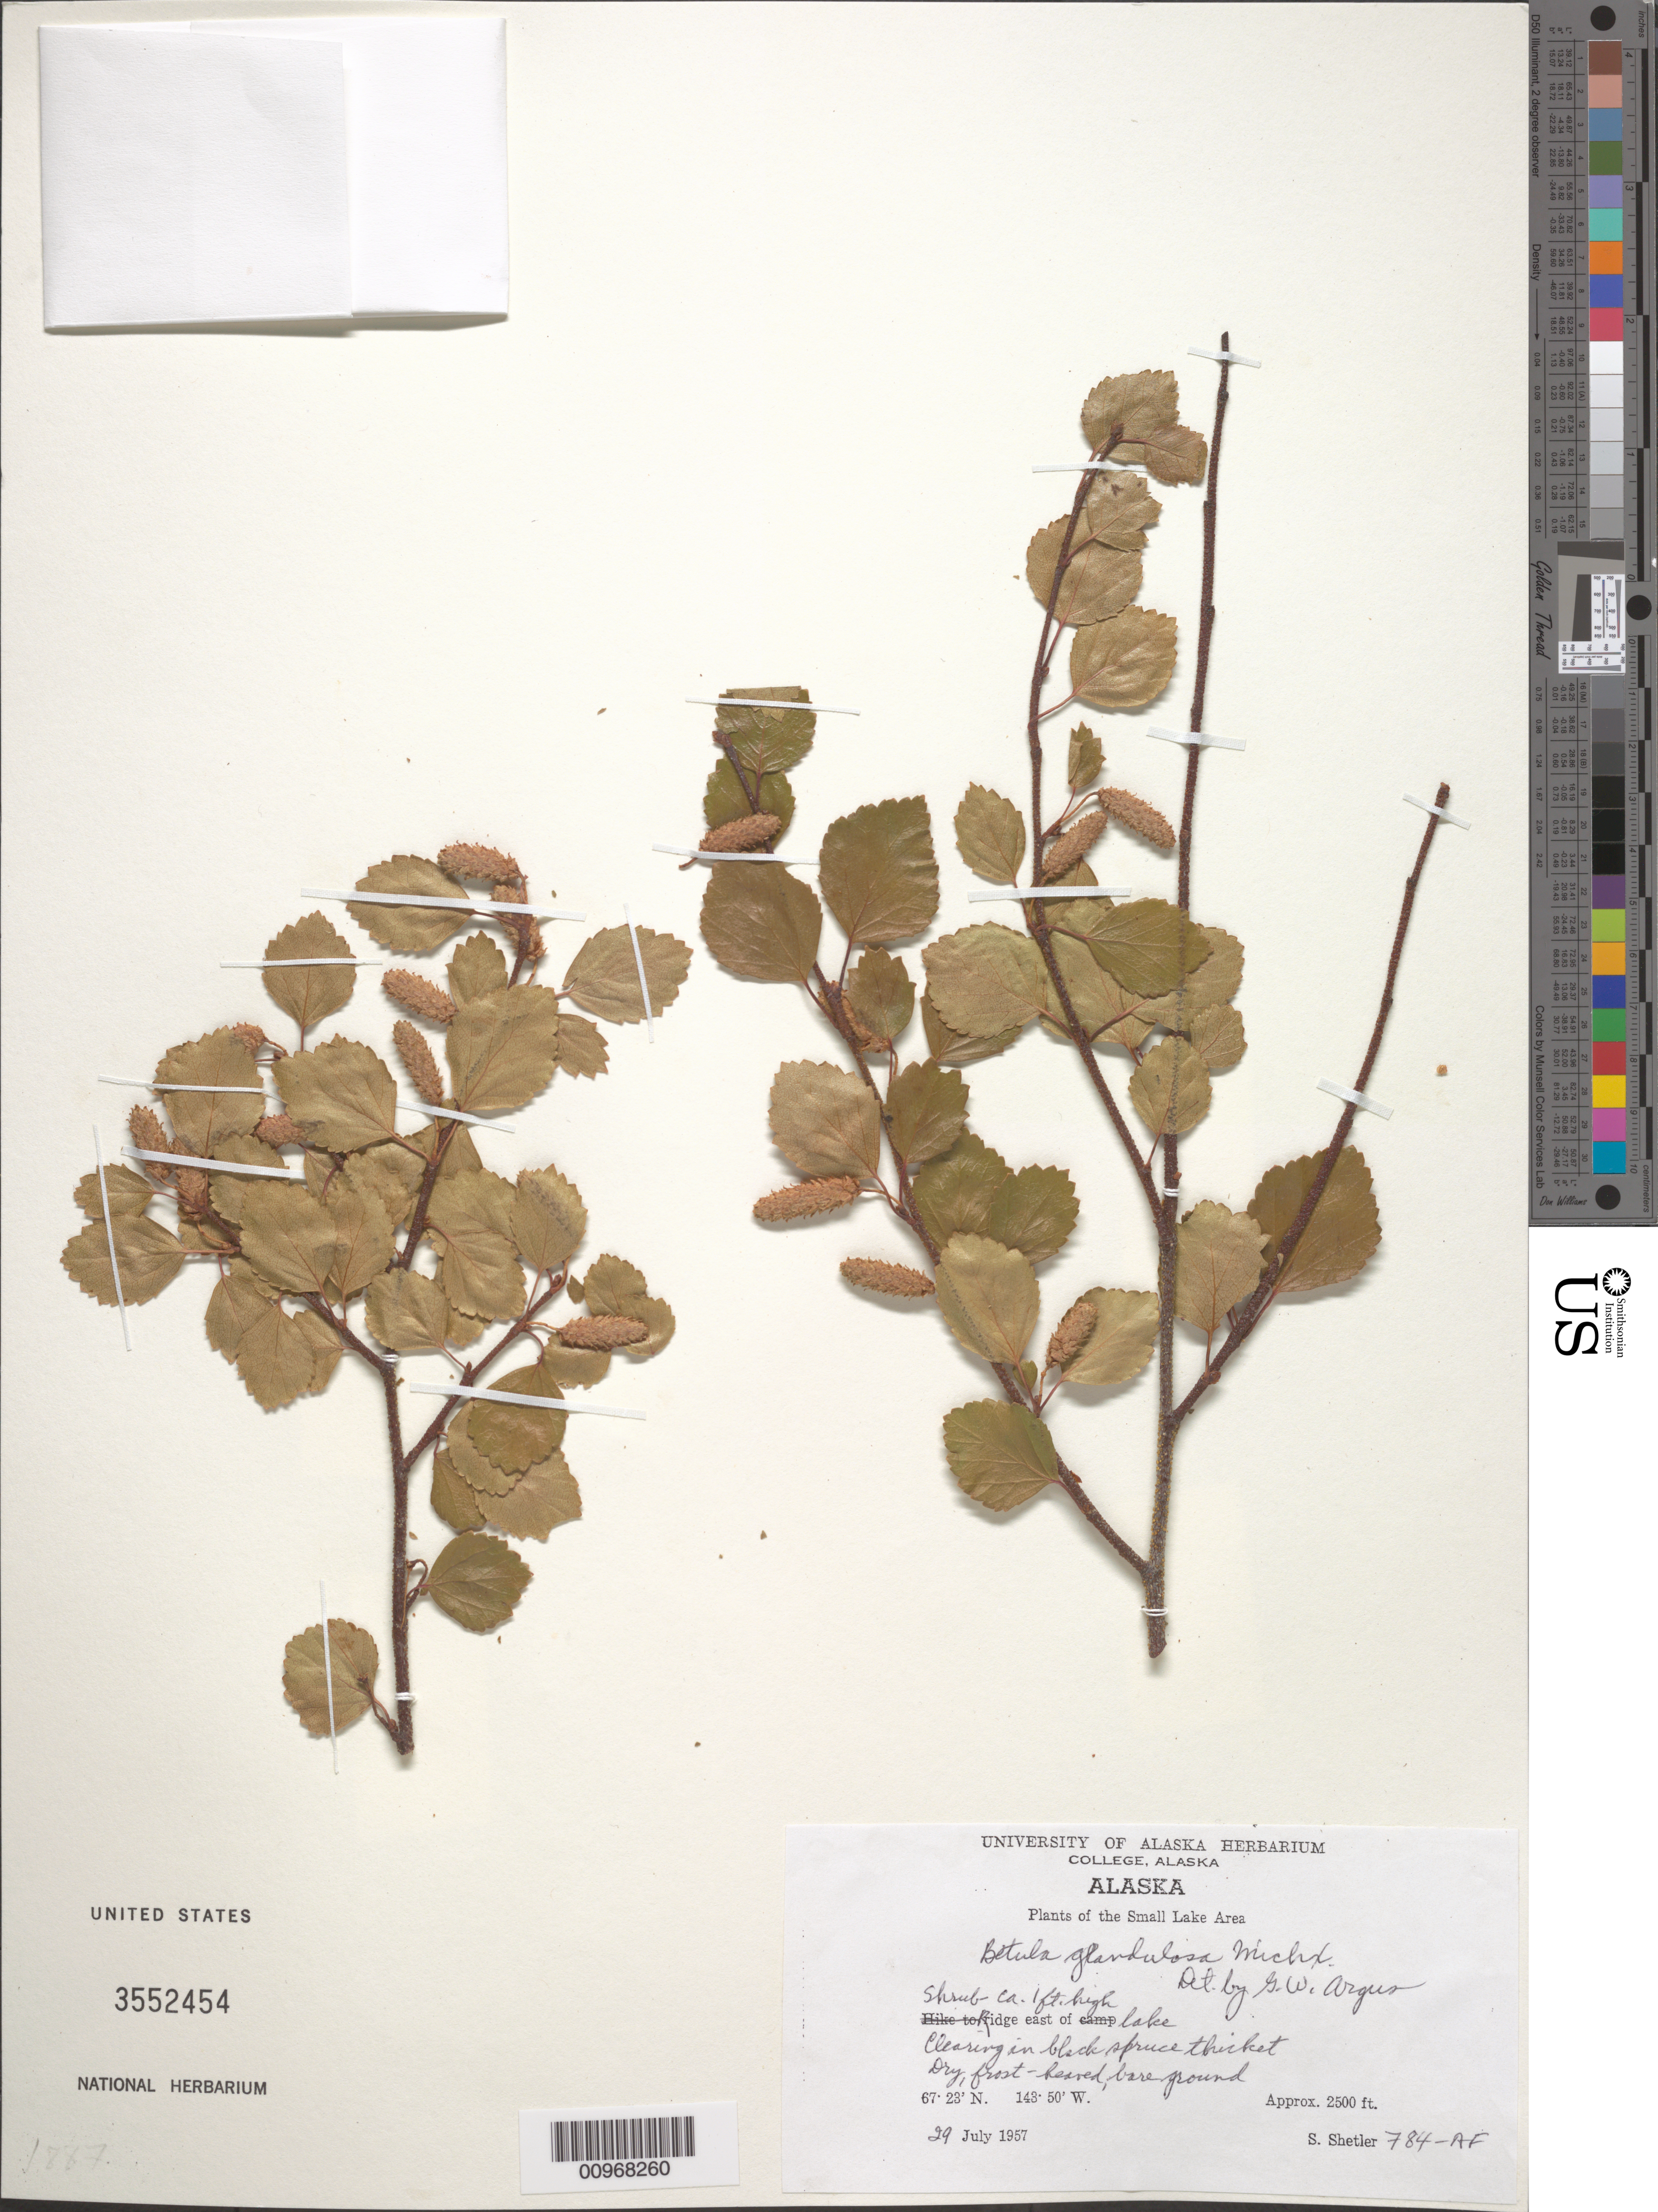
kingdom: Plantae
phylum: Tracheophyta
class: Magnoliopsida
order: Fagales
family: Betulaceae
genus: Betula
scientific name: Betula glandulosa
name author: Michx.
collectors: S. Shetler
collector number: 784-AF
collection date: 1957-07-29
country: United States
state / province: Alaska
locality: The Small Lake Area. Ridge east of lake.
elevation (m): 762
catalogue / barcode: US 3552454